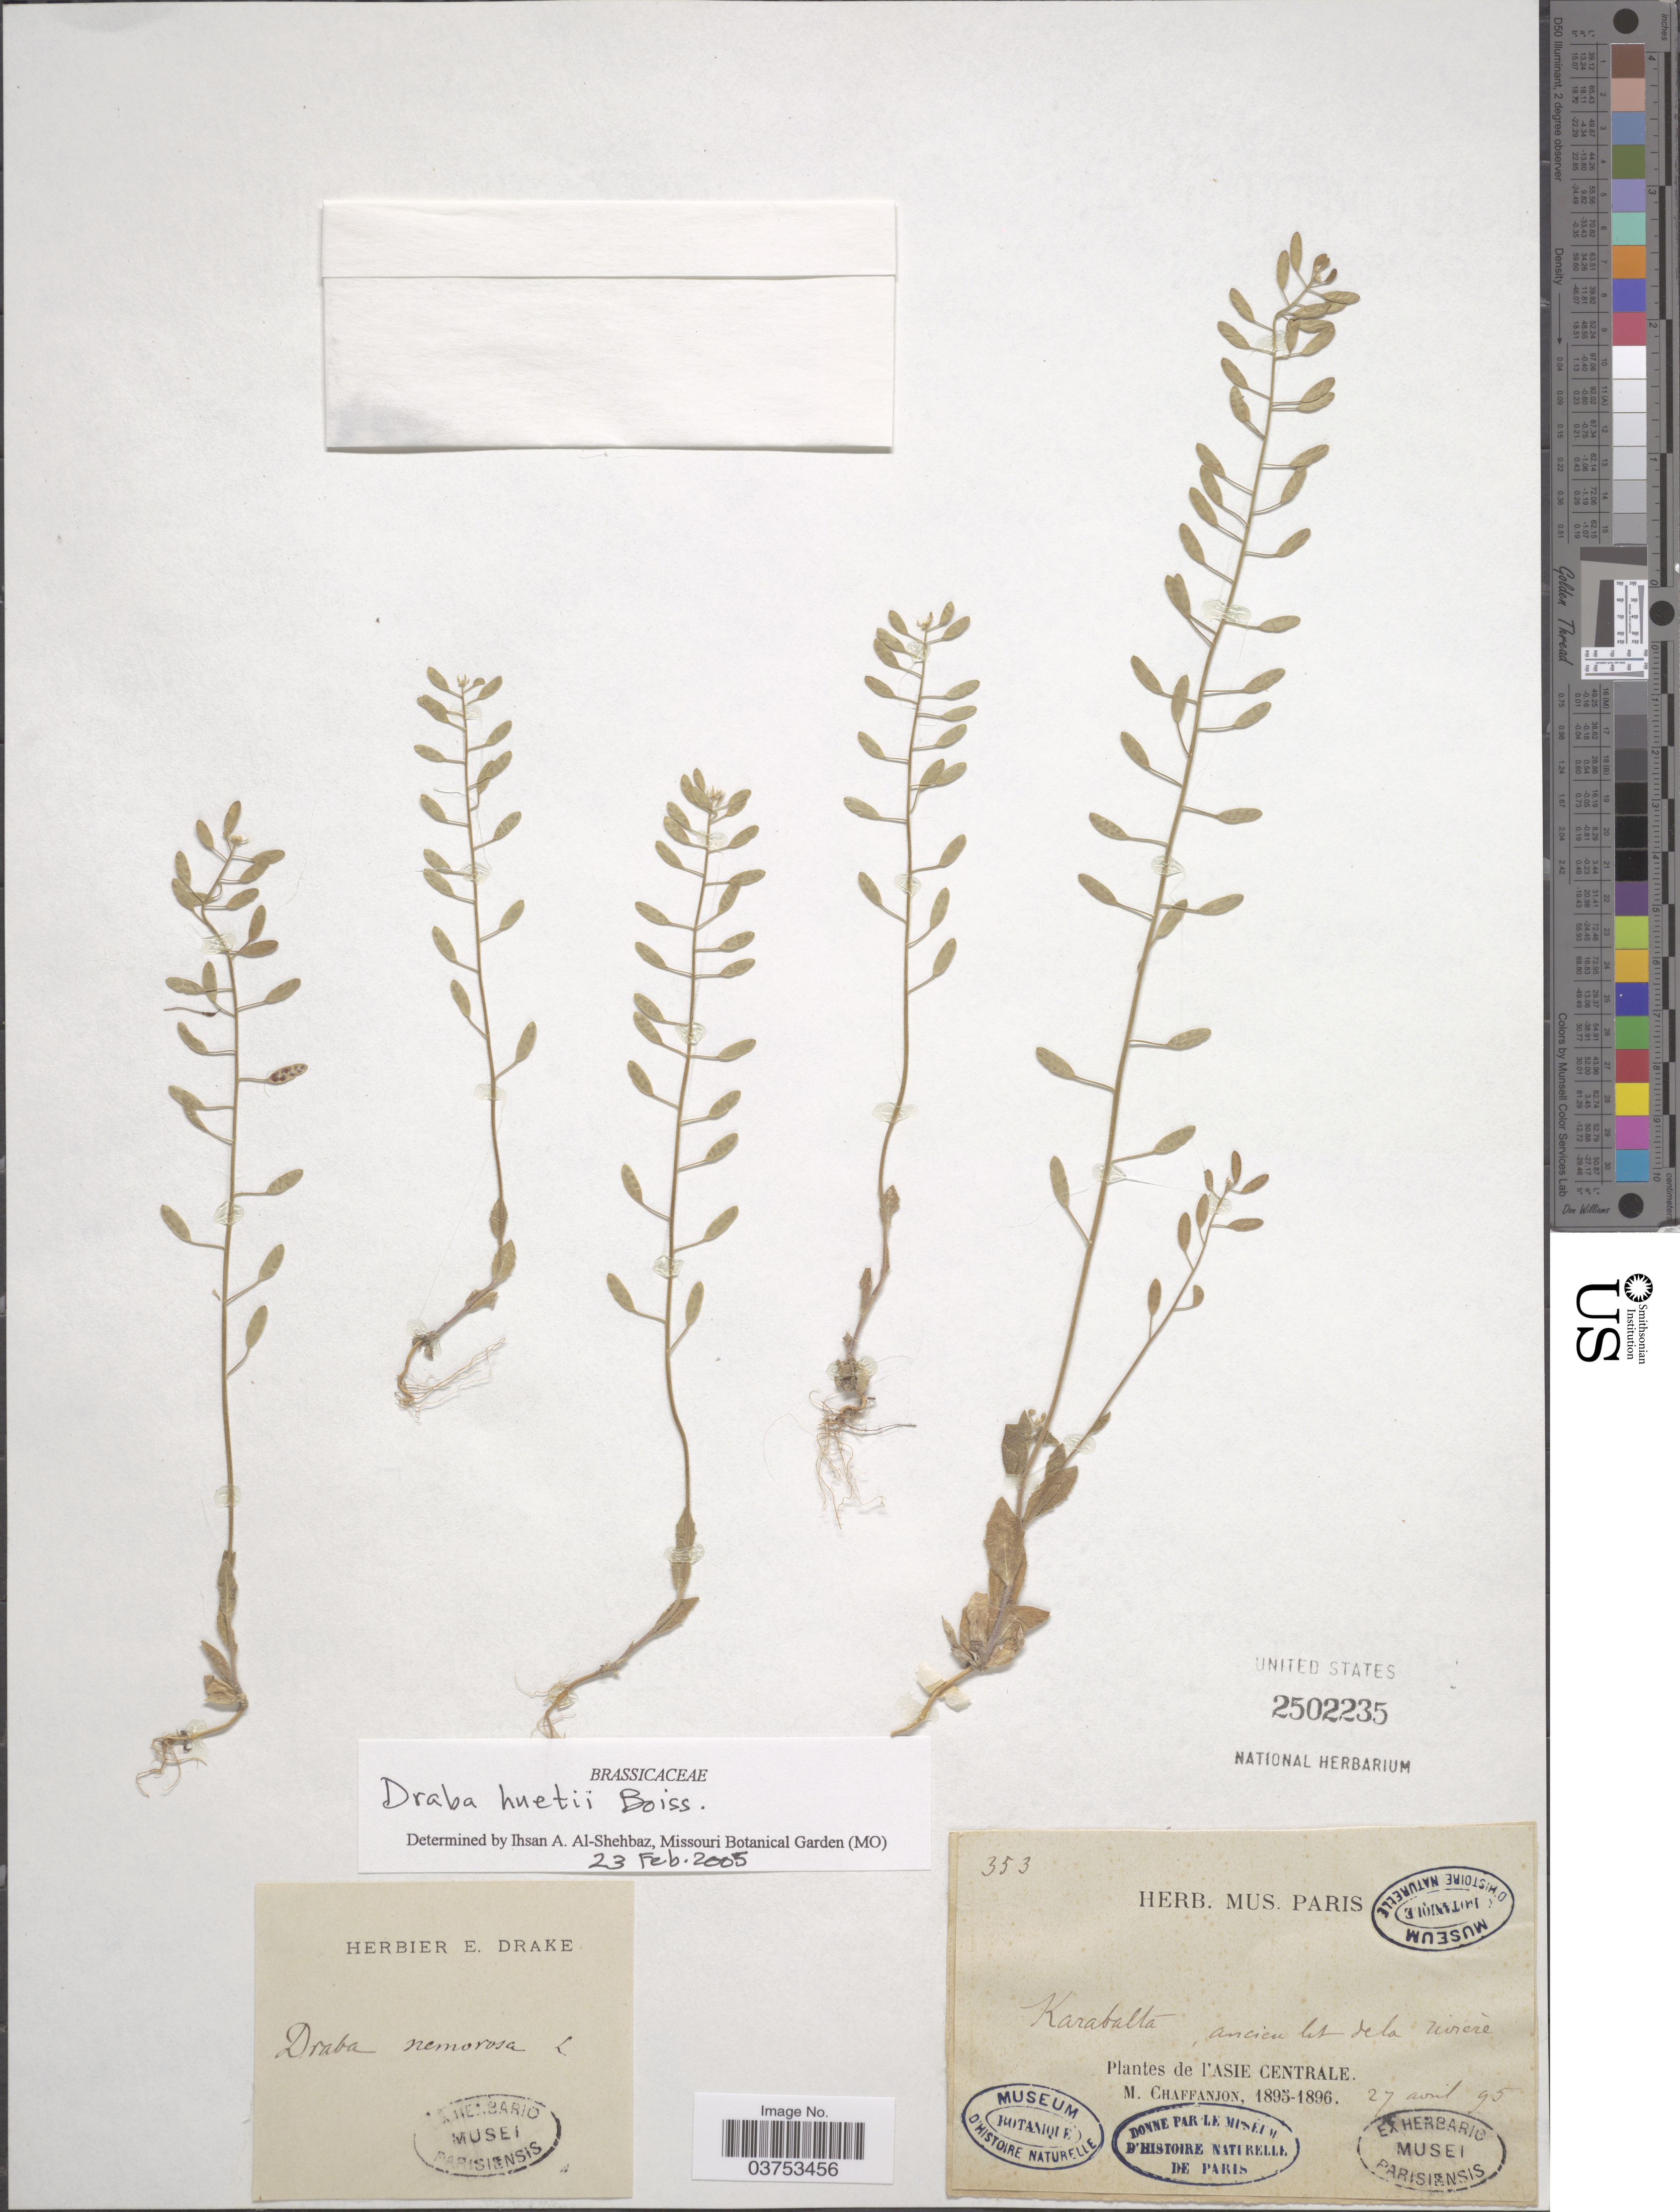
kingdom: Plantae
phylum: Tracheophyta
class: Magnoliopsida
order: Brassicales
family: Brassicaceae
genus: Draba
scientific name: Draba huetii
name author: Boiss.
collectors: M. Chaffanjon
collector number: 353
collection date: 1895-04-27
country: Kyrgyzstan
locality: Karabalta, ancien les de la rivierè. Asie Centrale.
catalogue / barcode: US 2502235